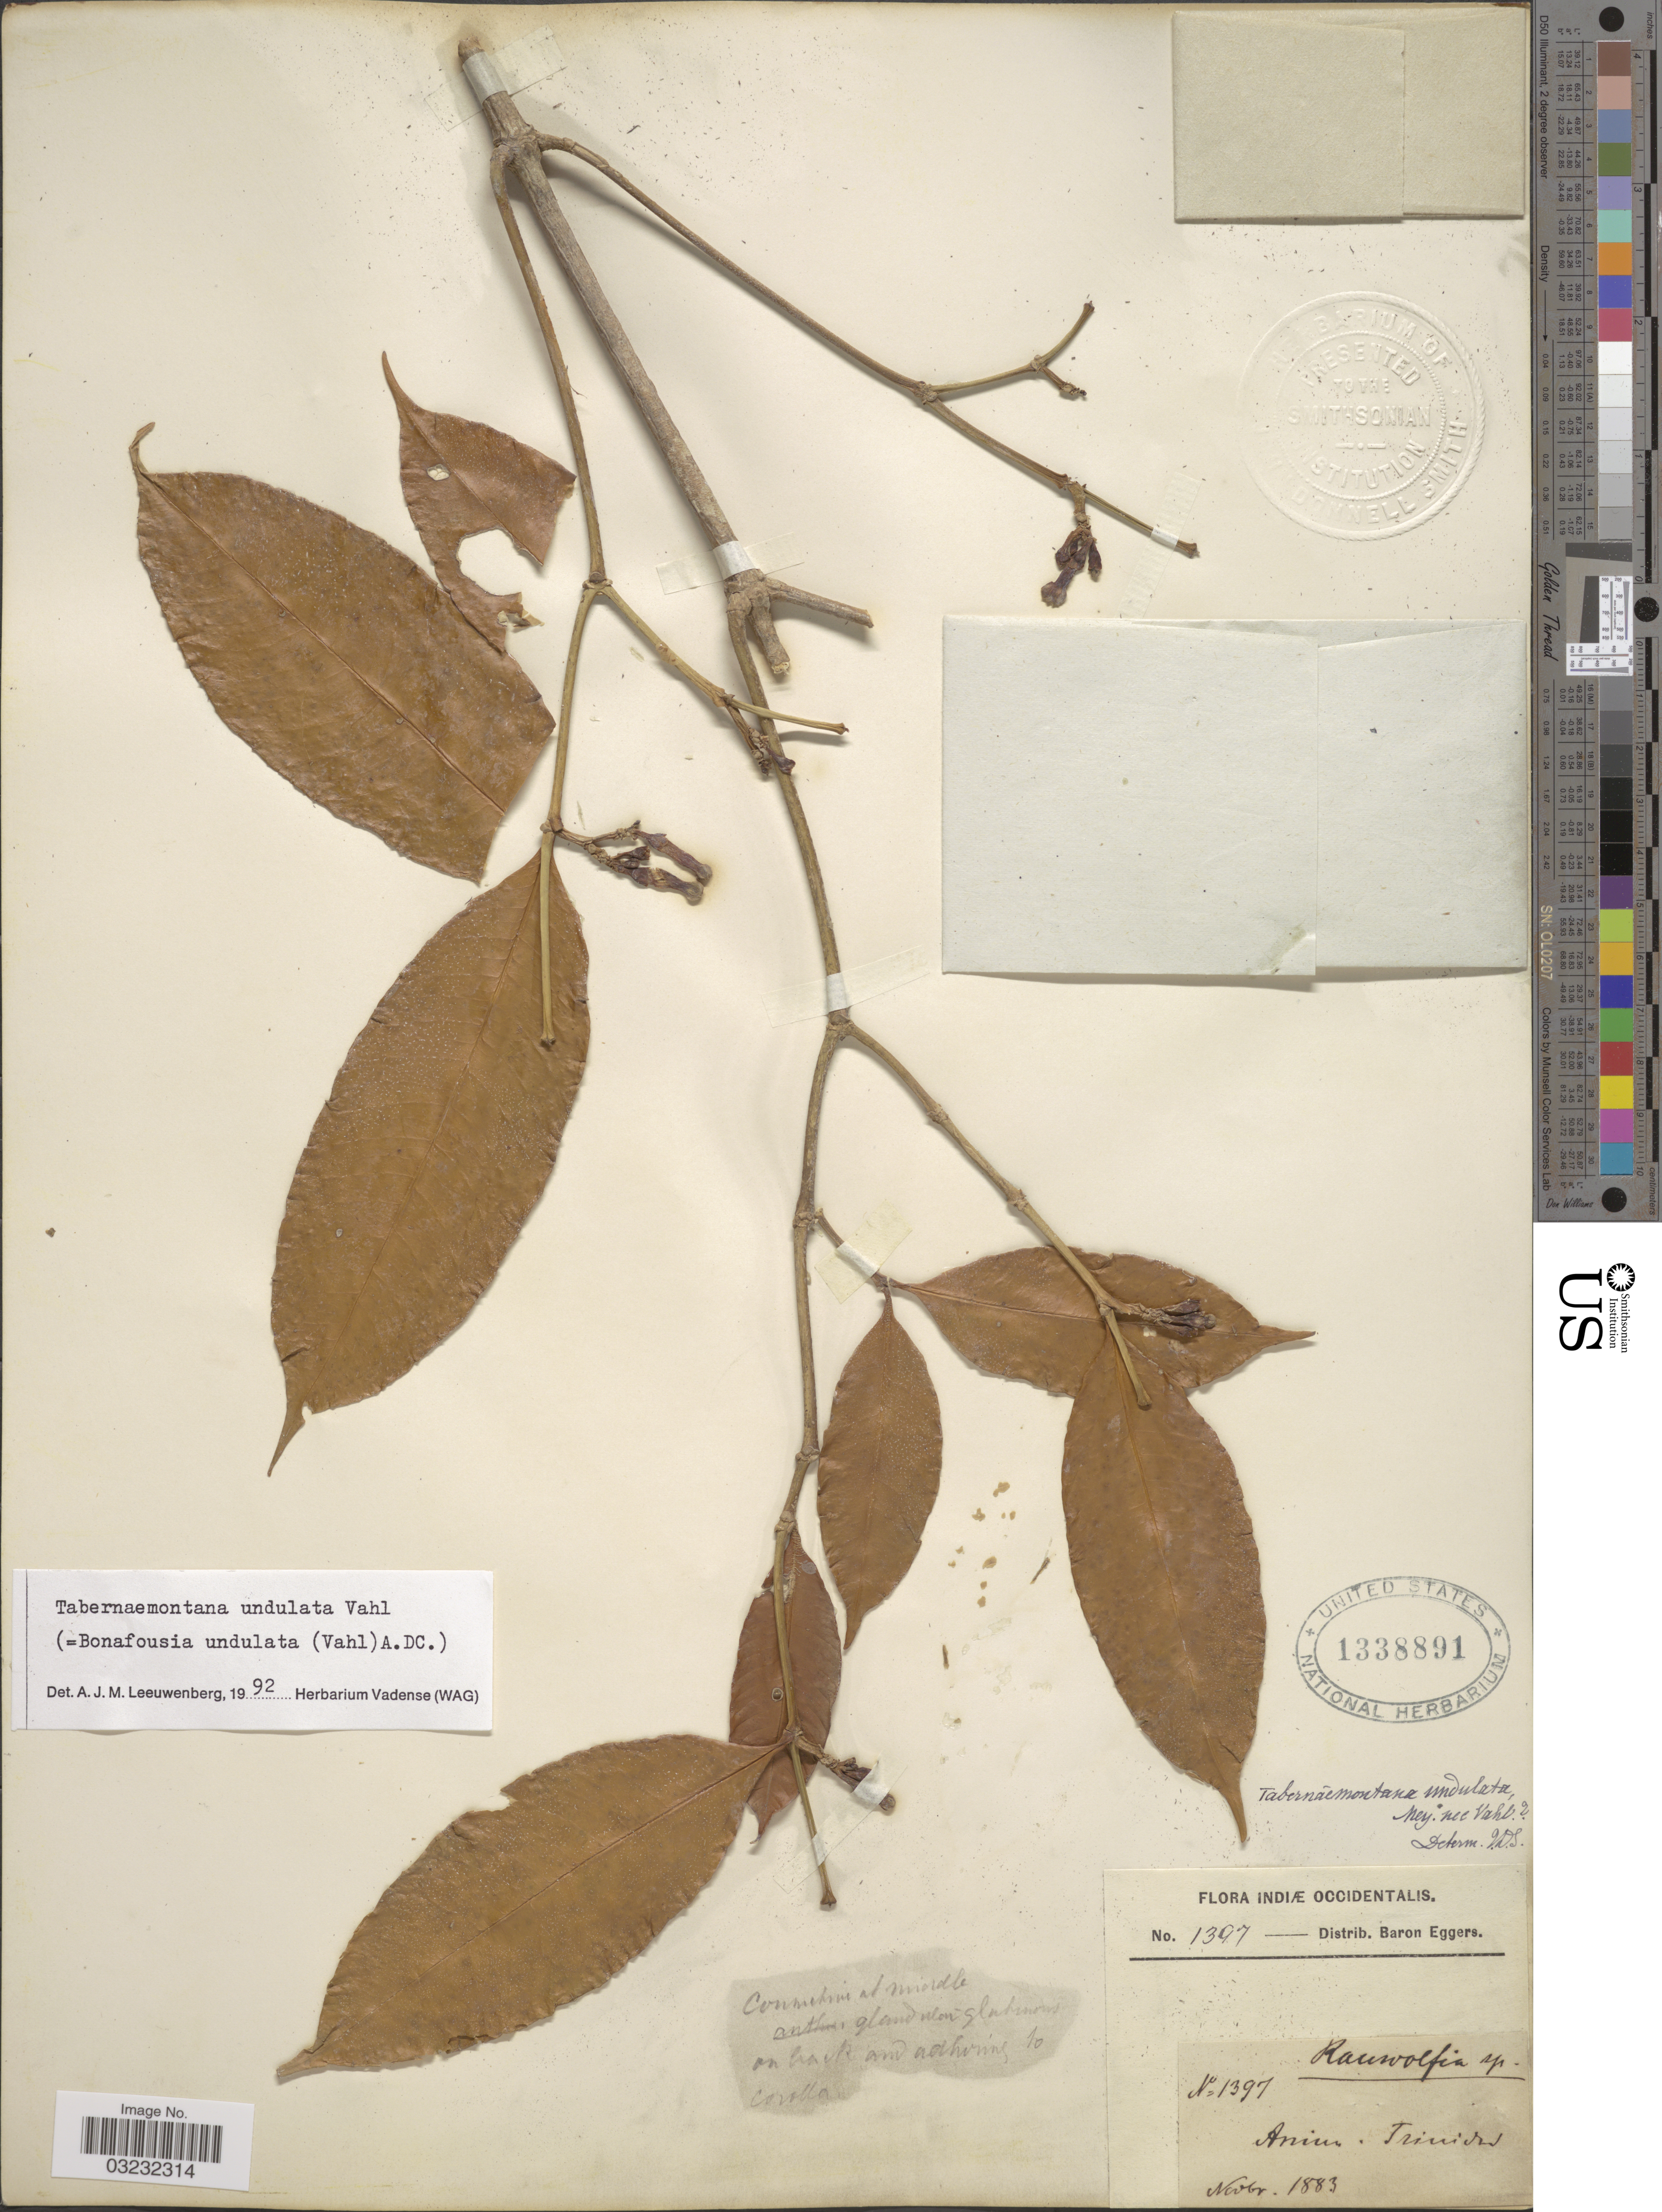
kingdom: Plantae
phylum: Tracheophyta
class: Magnoliopsida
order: Gentianales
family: Apocynaceae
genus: Tabernaemontana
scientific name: Tabernaemontana undulata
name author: Vahl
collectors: B. Eggers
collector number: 1397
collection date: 1883-11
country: Trinidad and Tobago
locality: Indiæ Occidentalis, Anima, Trinidad.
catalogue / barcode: US 1338891